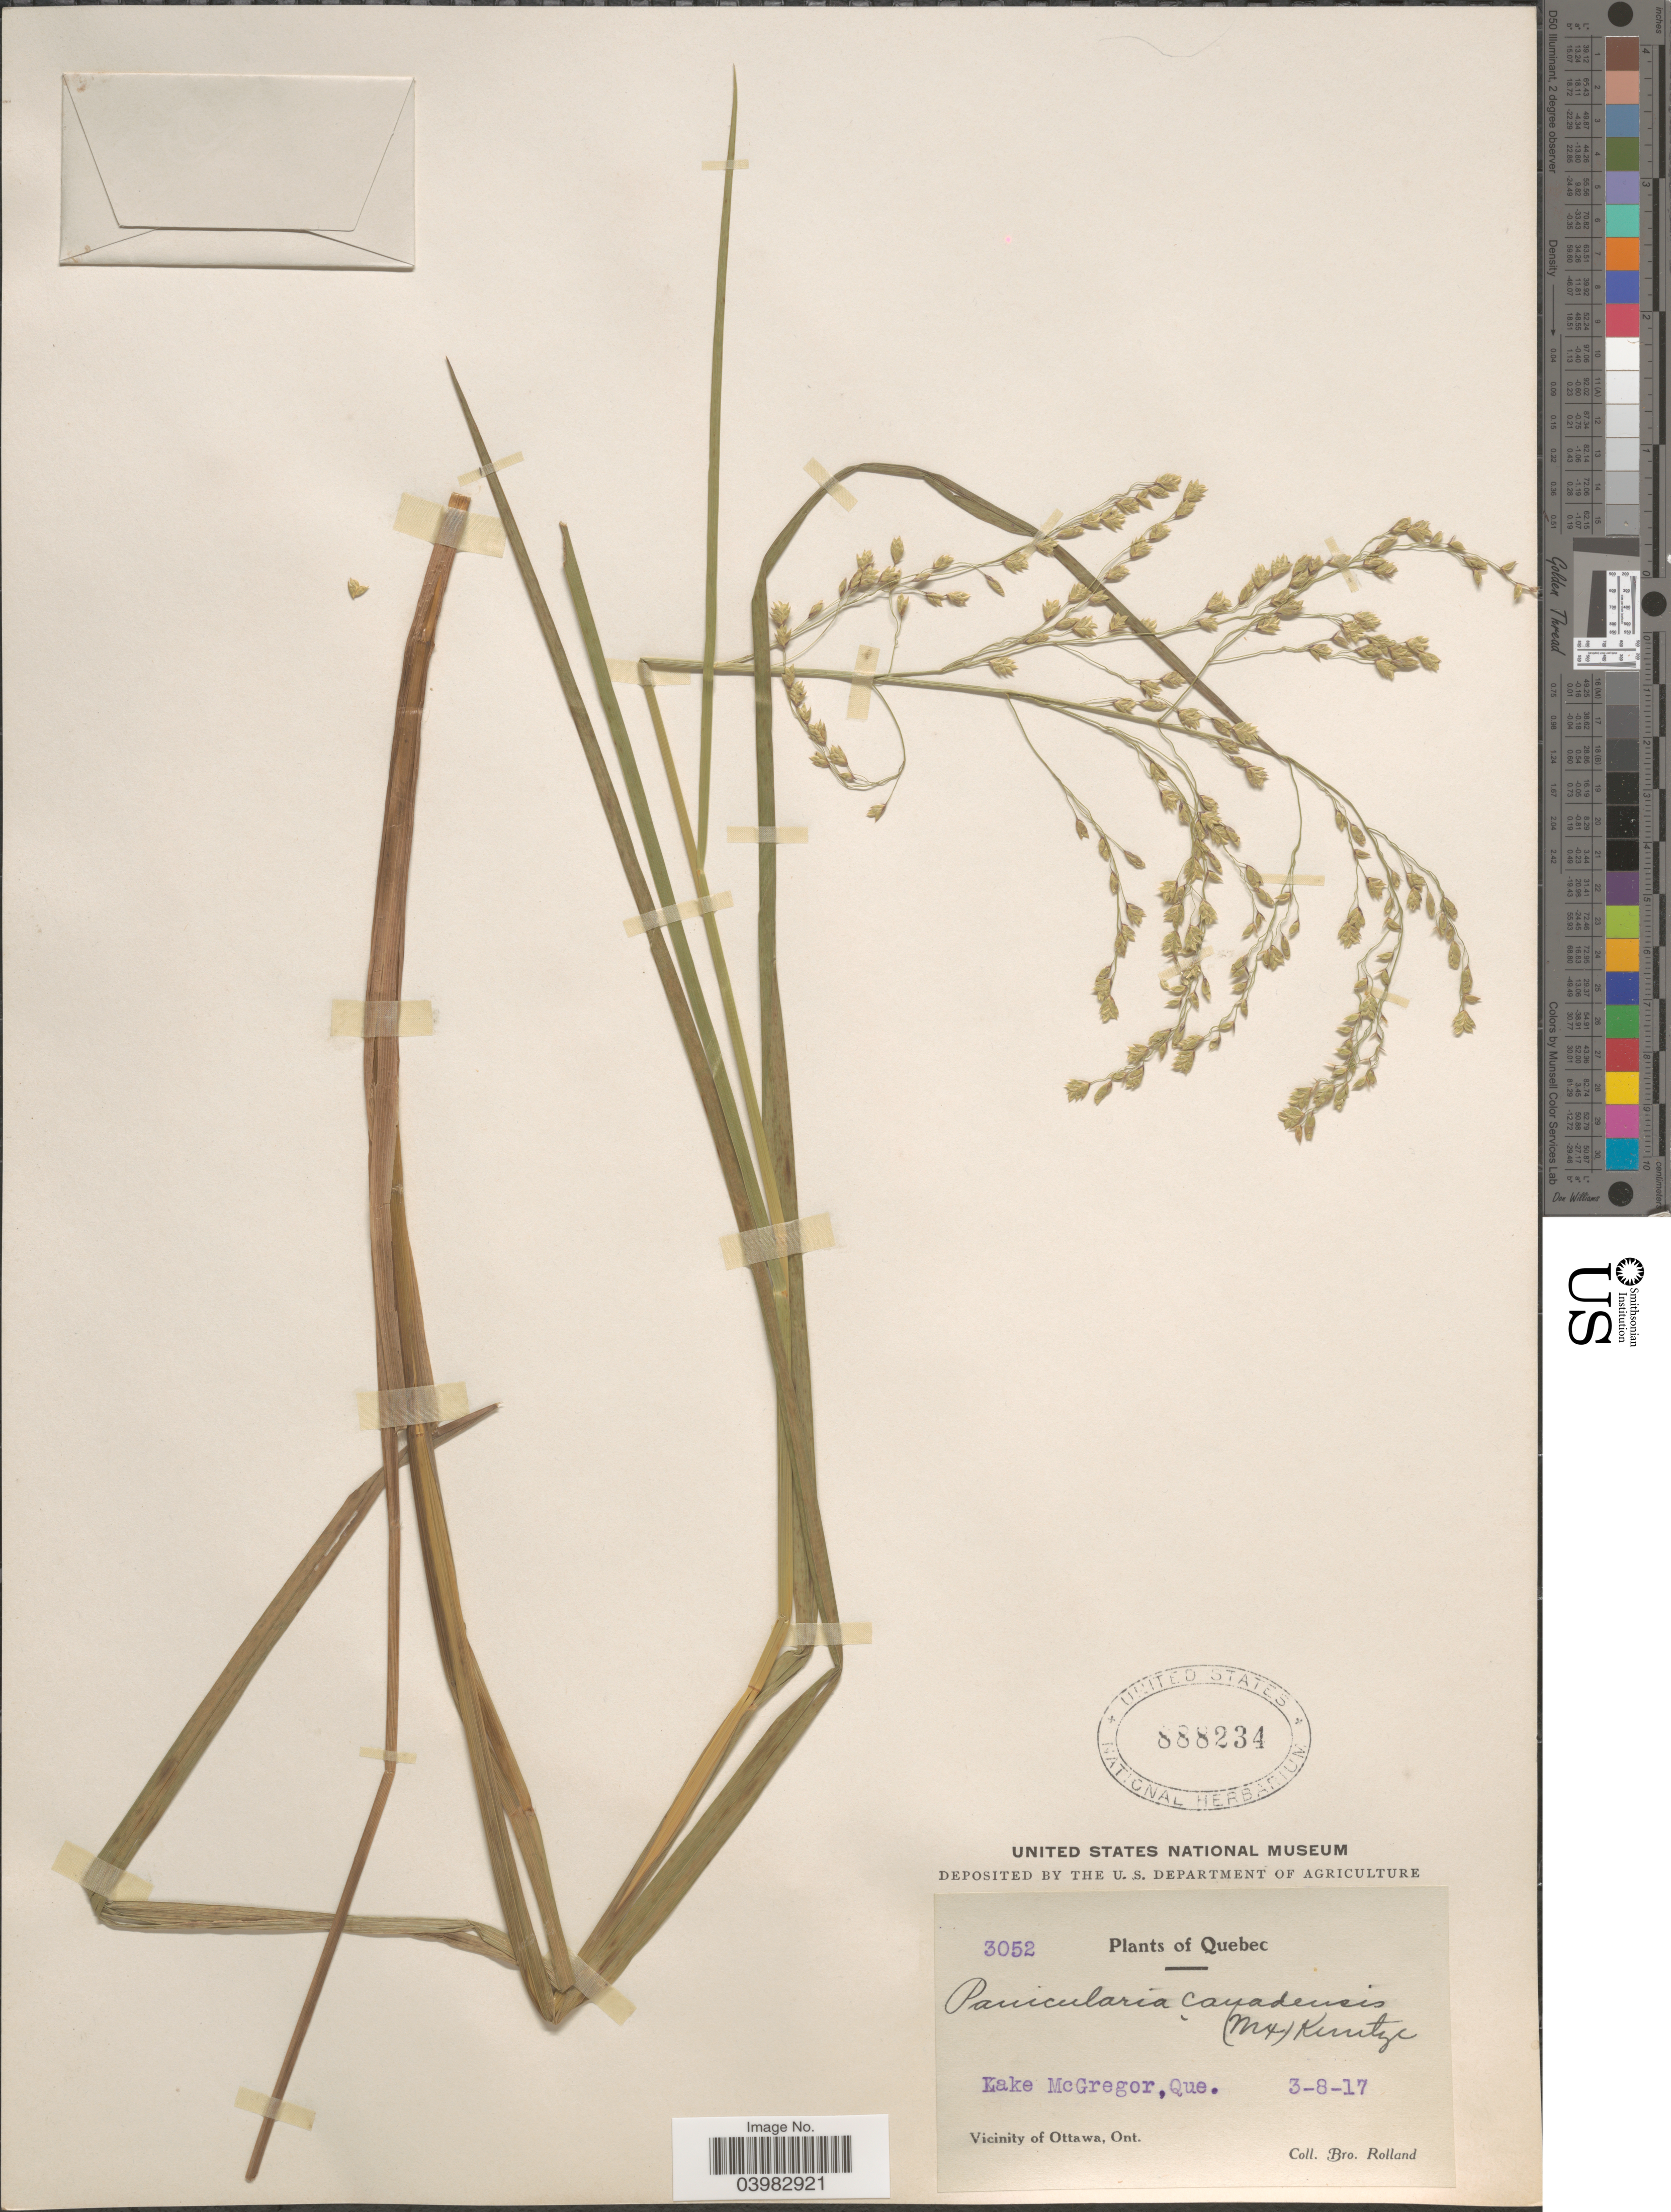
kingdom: Plantae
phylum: Tracheophyta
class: Liliopsida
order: Poales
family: Poaceae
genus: Glyceria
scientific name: Glyceria canadensis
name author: (Michx.) Trin.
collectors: B. Rolland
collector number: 3052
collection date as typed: Transcribed d/m/y: 3/8/17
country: Canada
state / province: Quebec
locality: Lake McGregor. Vicinity of Ottawa.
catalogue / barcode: US 888234